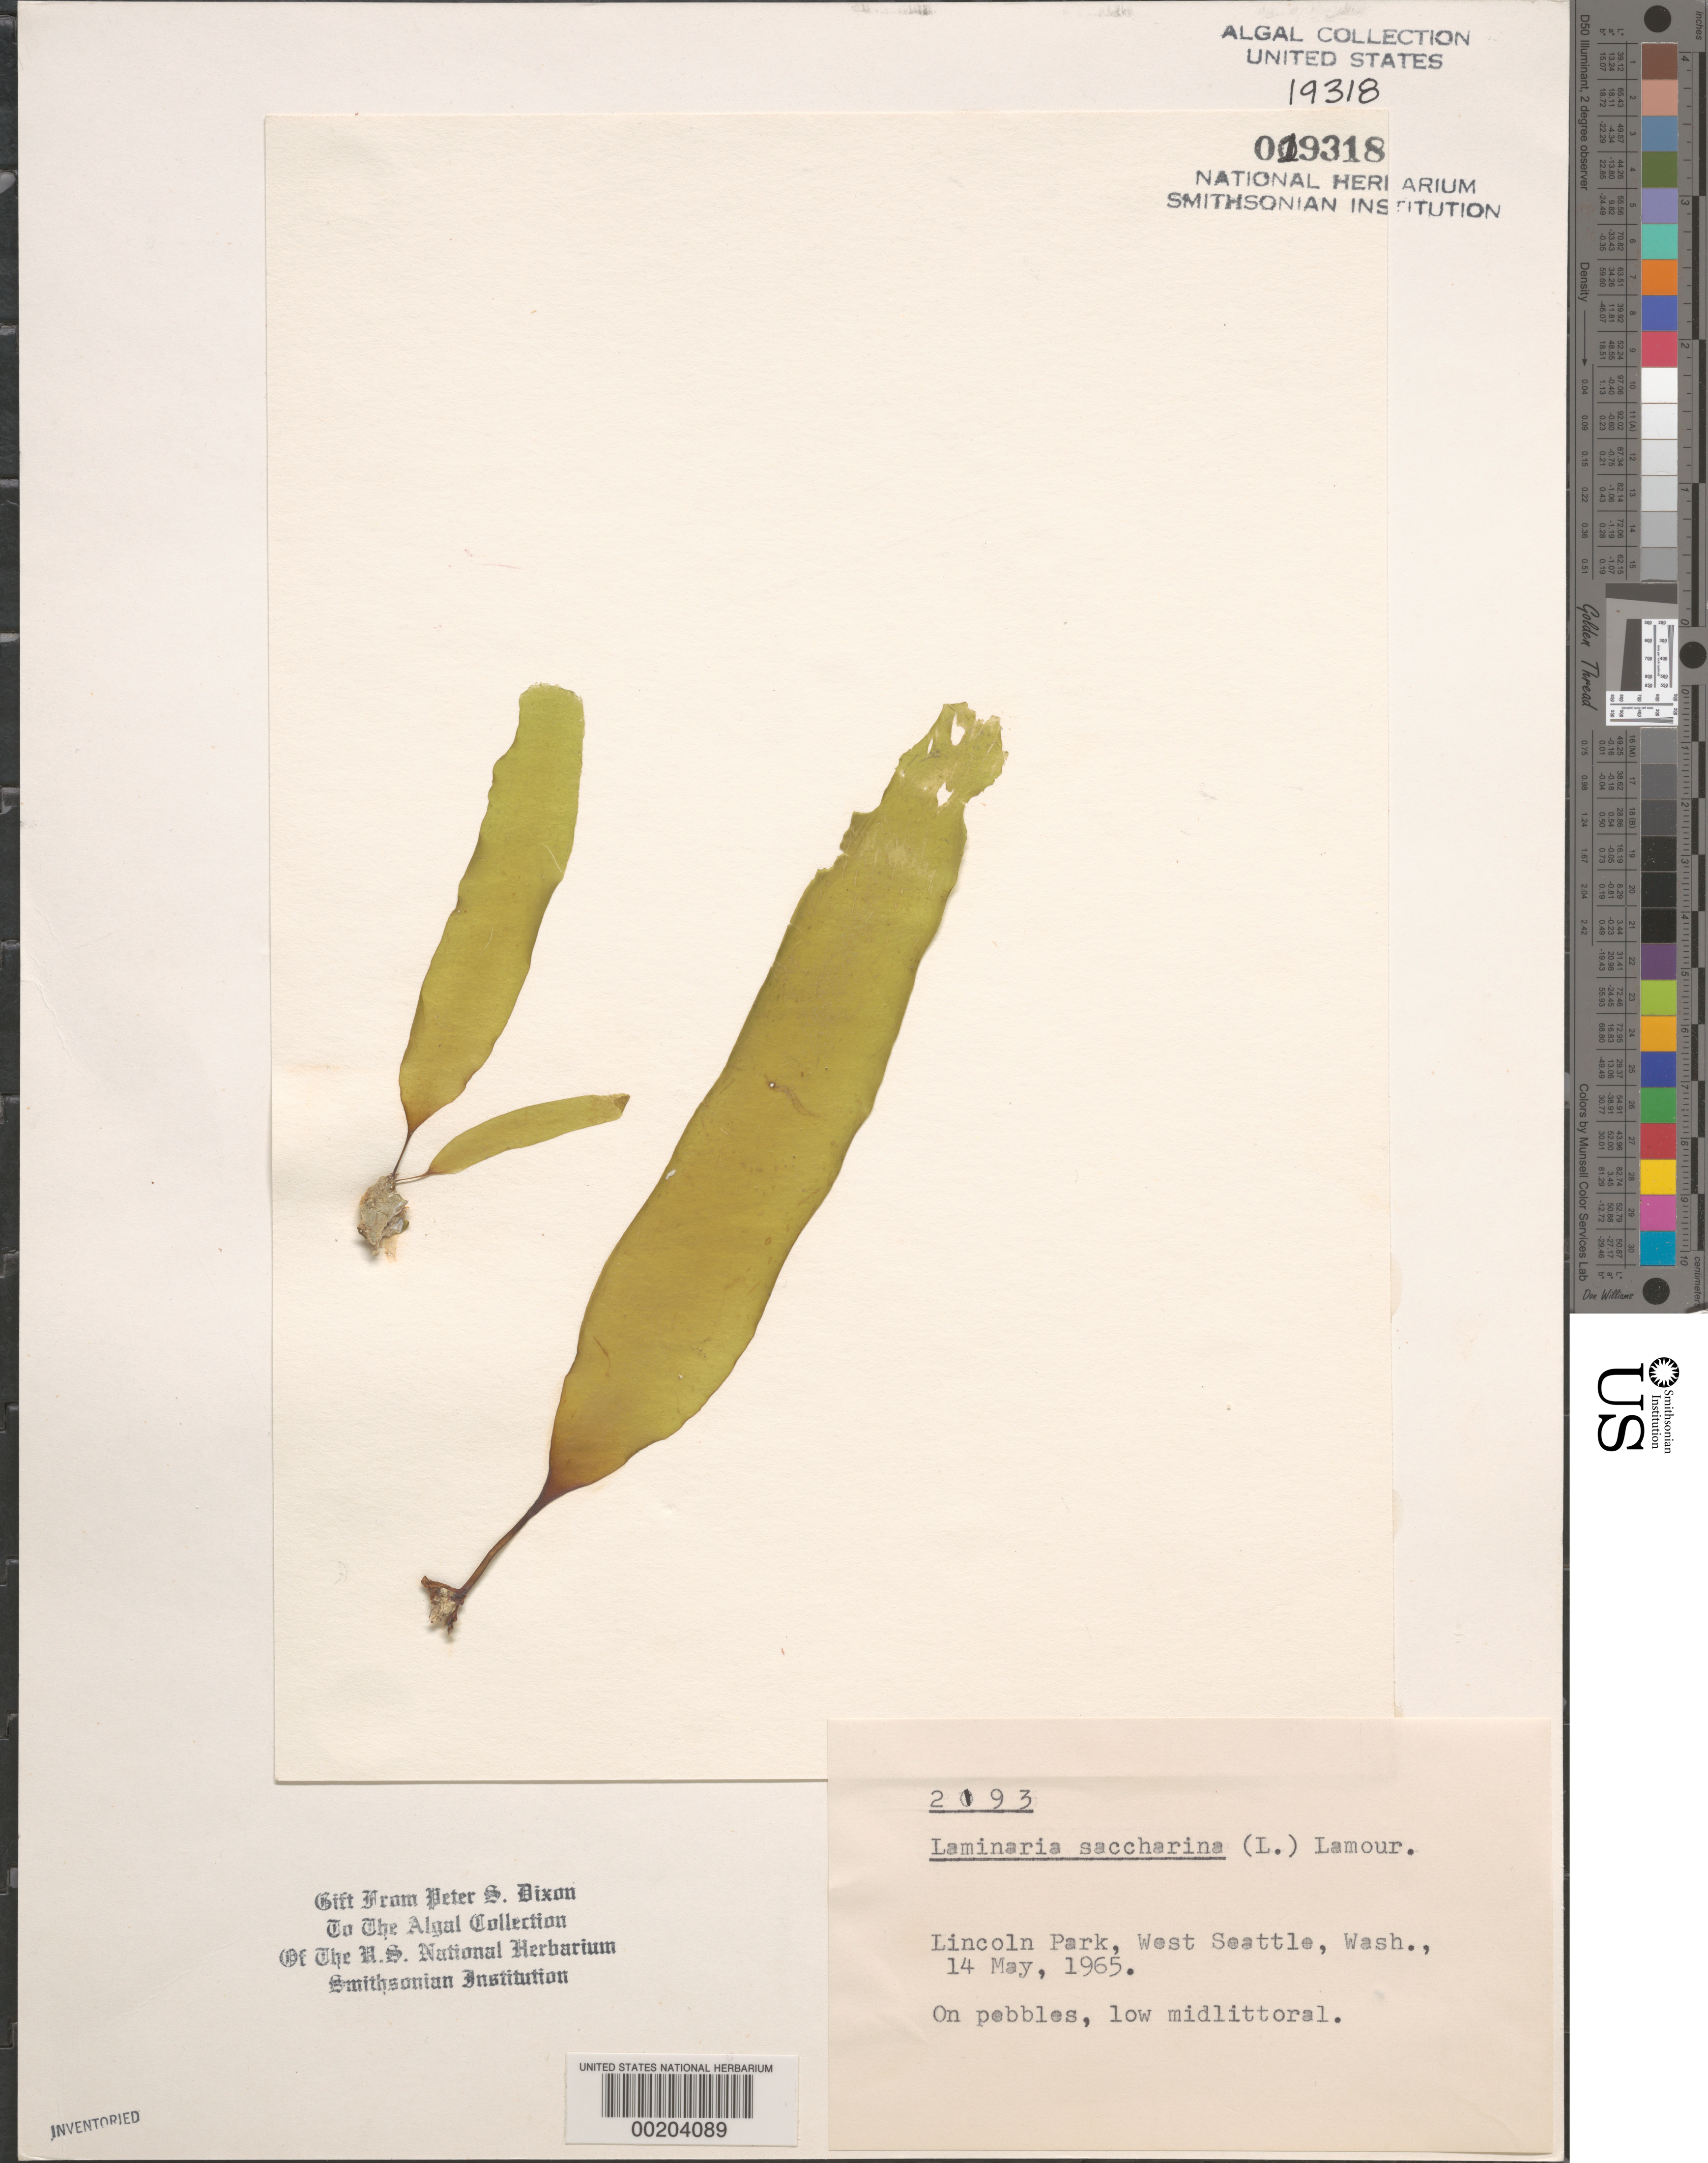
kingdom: Chromista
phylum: Ochrophyta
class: Phaeophyceae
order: Laminariales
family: Laminariaceae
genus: Saccharina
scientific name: Saccharina latissima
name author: C.E. Lane et al.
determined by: Algae name updating Project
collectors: P. S. Dixon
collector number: PSD 2193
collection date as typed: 14 May 1965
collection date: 1965-05-14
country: United States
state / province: Washington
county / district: King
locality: West Seattle, Lincoln Park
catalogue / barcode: US 19318